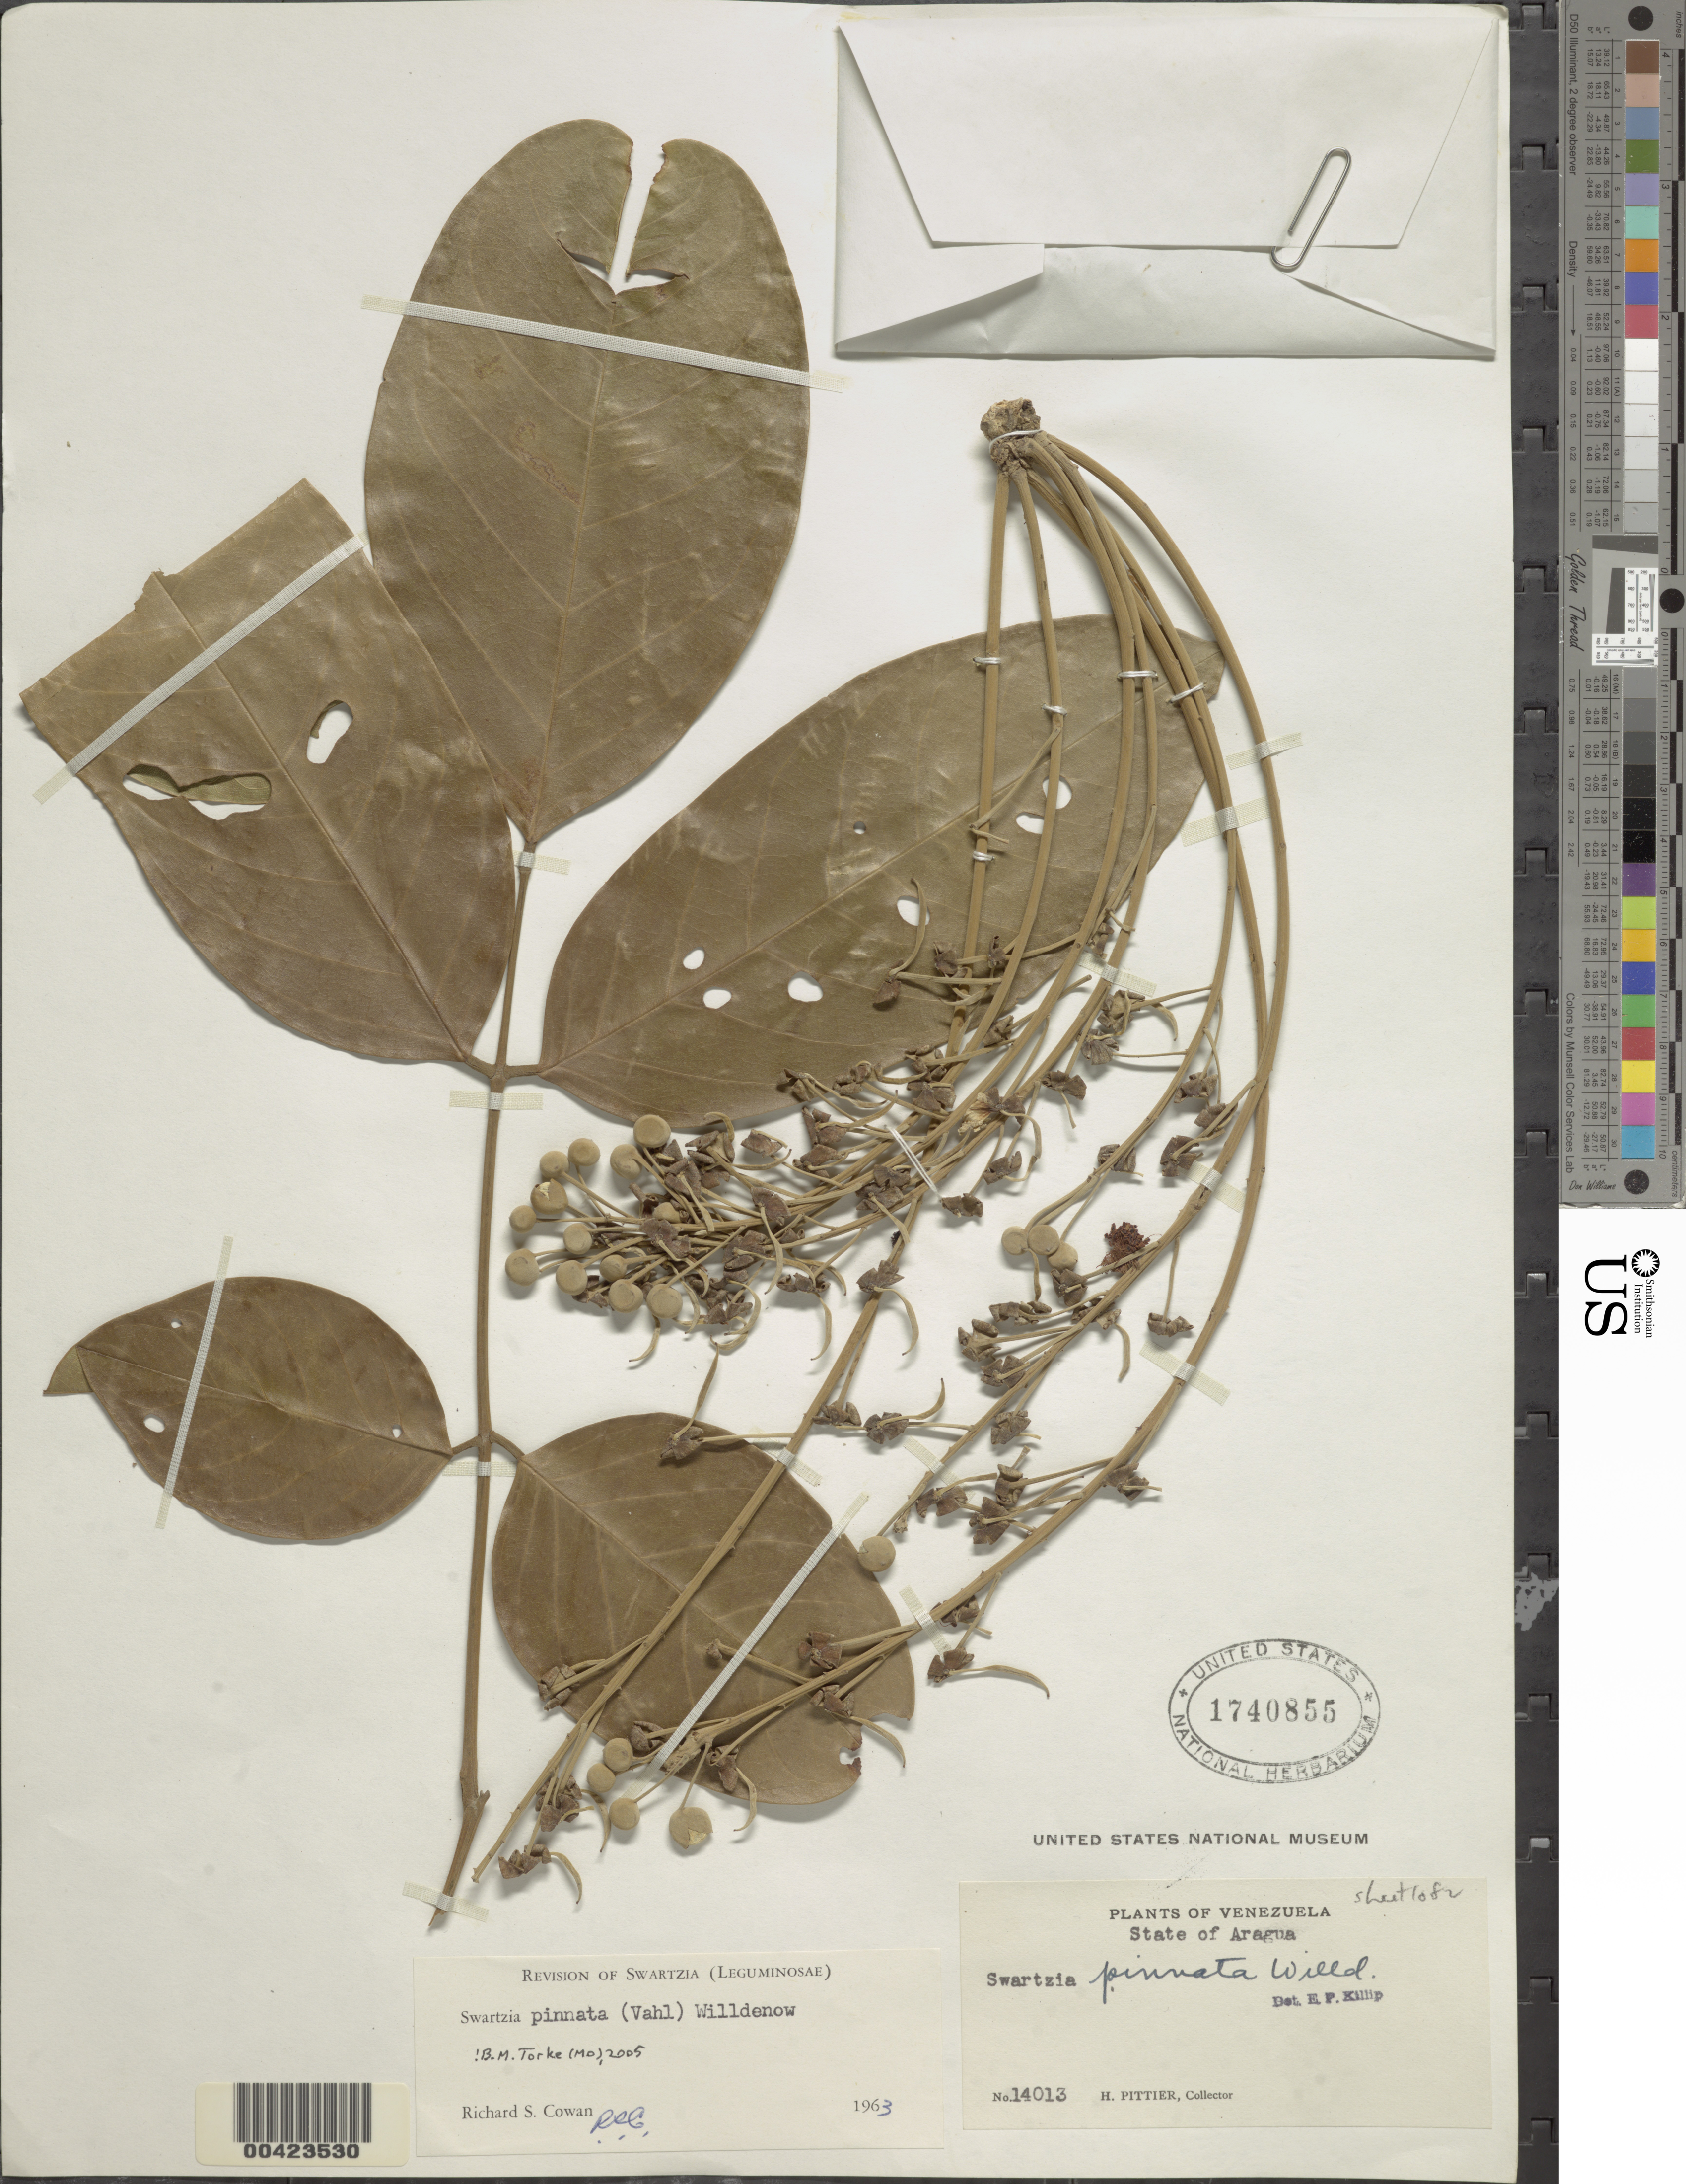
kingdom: Plantae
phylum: Tracheophyta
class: Magnoliopsida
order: Fabales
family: Fabaceae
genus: Swartzia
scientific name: Swartzia pinnata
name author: (Vahl) Willd.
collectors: H. F. Pittier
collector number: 14013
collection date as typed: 28 May 1937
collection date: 1937-05-28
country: Venezuela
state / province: Aragua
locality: La trilla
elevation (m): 300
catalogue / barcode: US 1740855